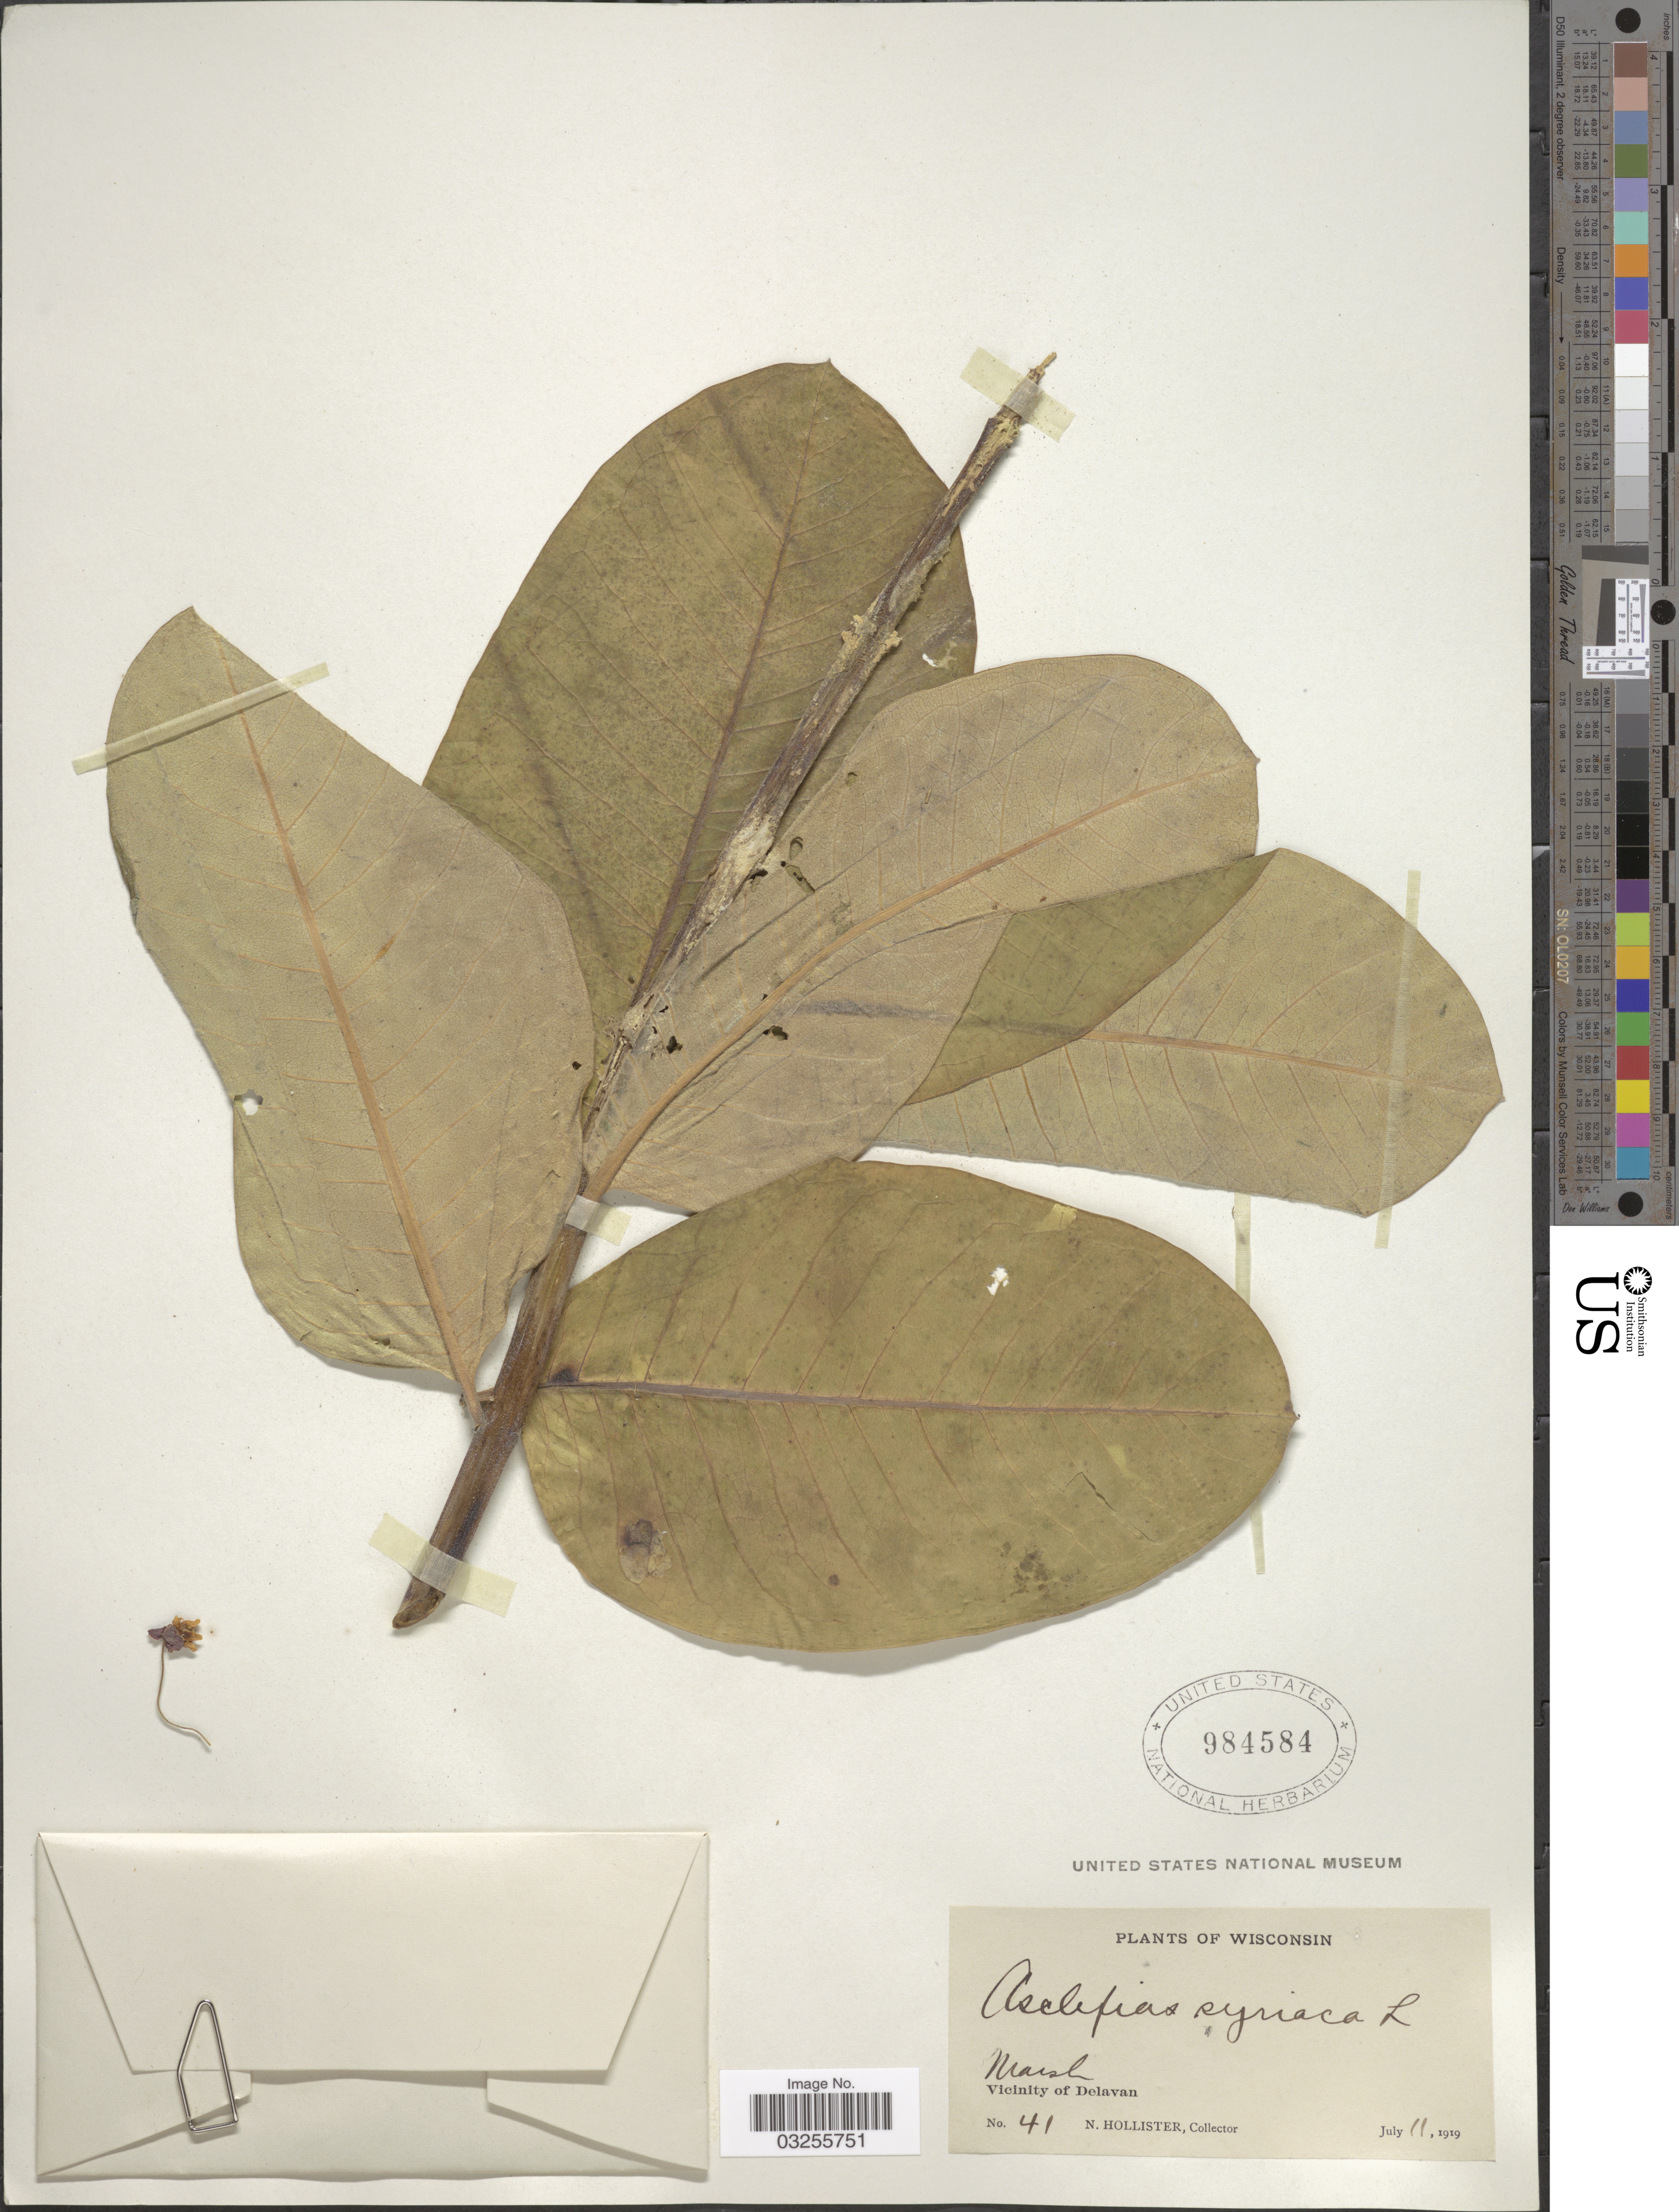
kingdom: Plantae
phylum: Tracheophyta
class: Magnoliopsida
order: Gentianales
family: Apocynaceae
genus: Asclepias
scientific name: Asclepias syriaca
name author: L.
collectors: N. Hollister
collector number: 41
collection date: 1919-07-11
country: United States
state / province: Wisconsin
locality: Vicinity of Delavan.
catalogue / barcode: US 984584